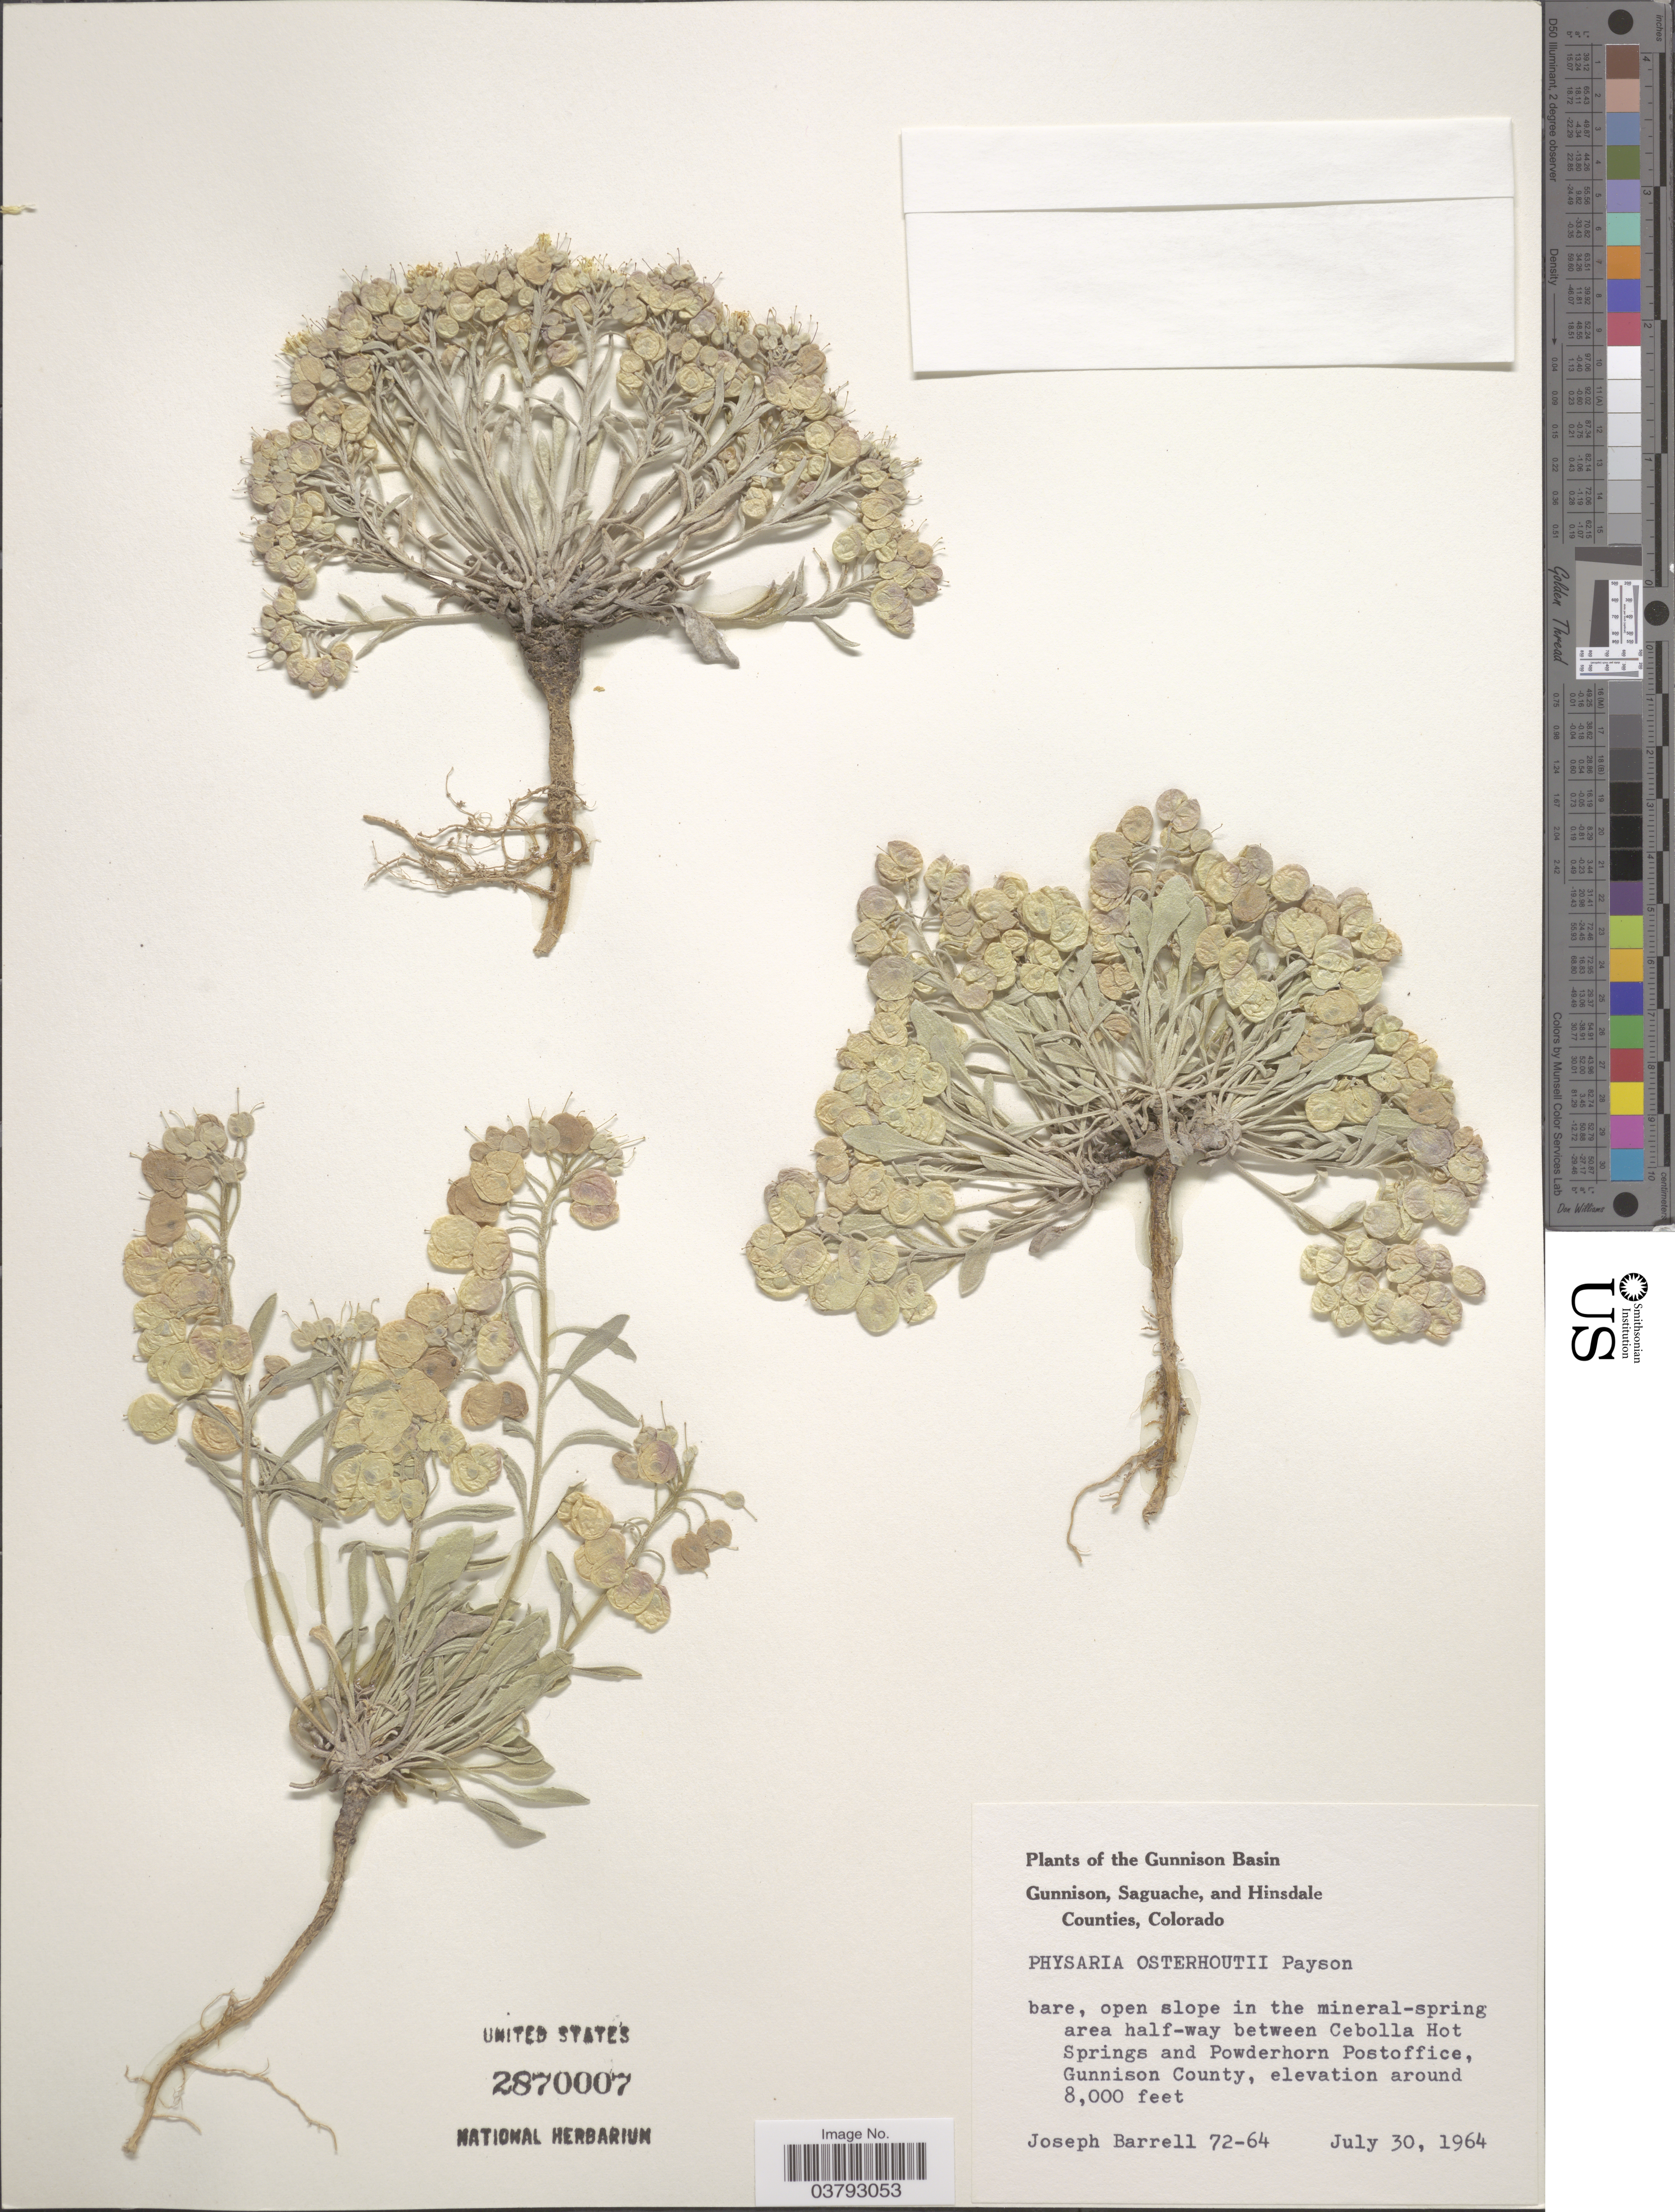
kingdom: Plantae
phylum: Tracheophyta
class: Magnoliopsida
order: Brassicales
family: Brassicaceae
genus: Physaria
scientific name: Physaria osterhoutii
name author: Payson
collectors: J. Barrell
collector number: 72-64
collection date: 1964-07-30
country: United States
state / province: Colorado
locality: The Gunnison Basin. Open slope in the mineral-spring area half way between Cebolla Hot Springs and Powderhorn Postoffice, Gunnison County.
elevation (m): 2438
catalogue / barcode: US 2870007